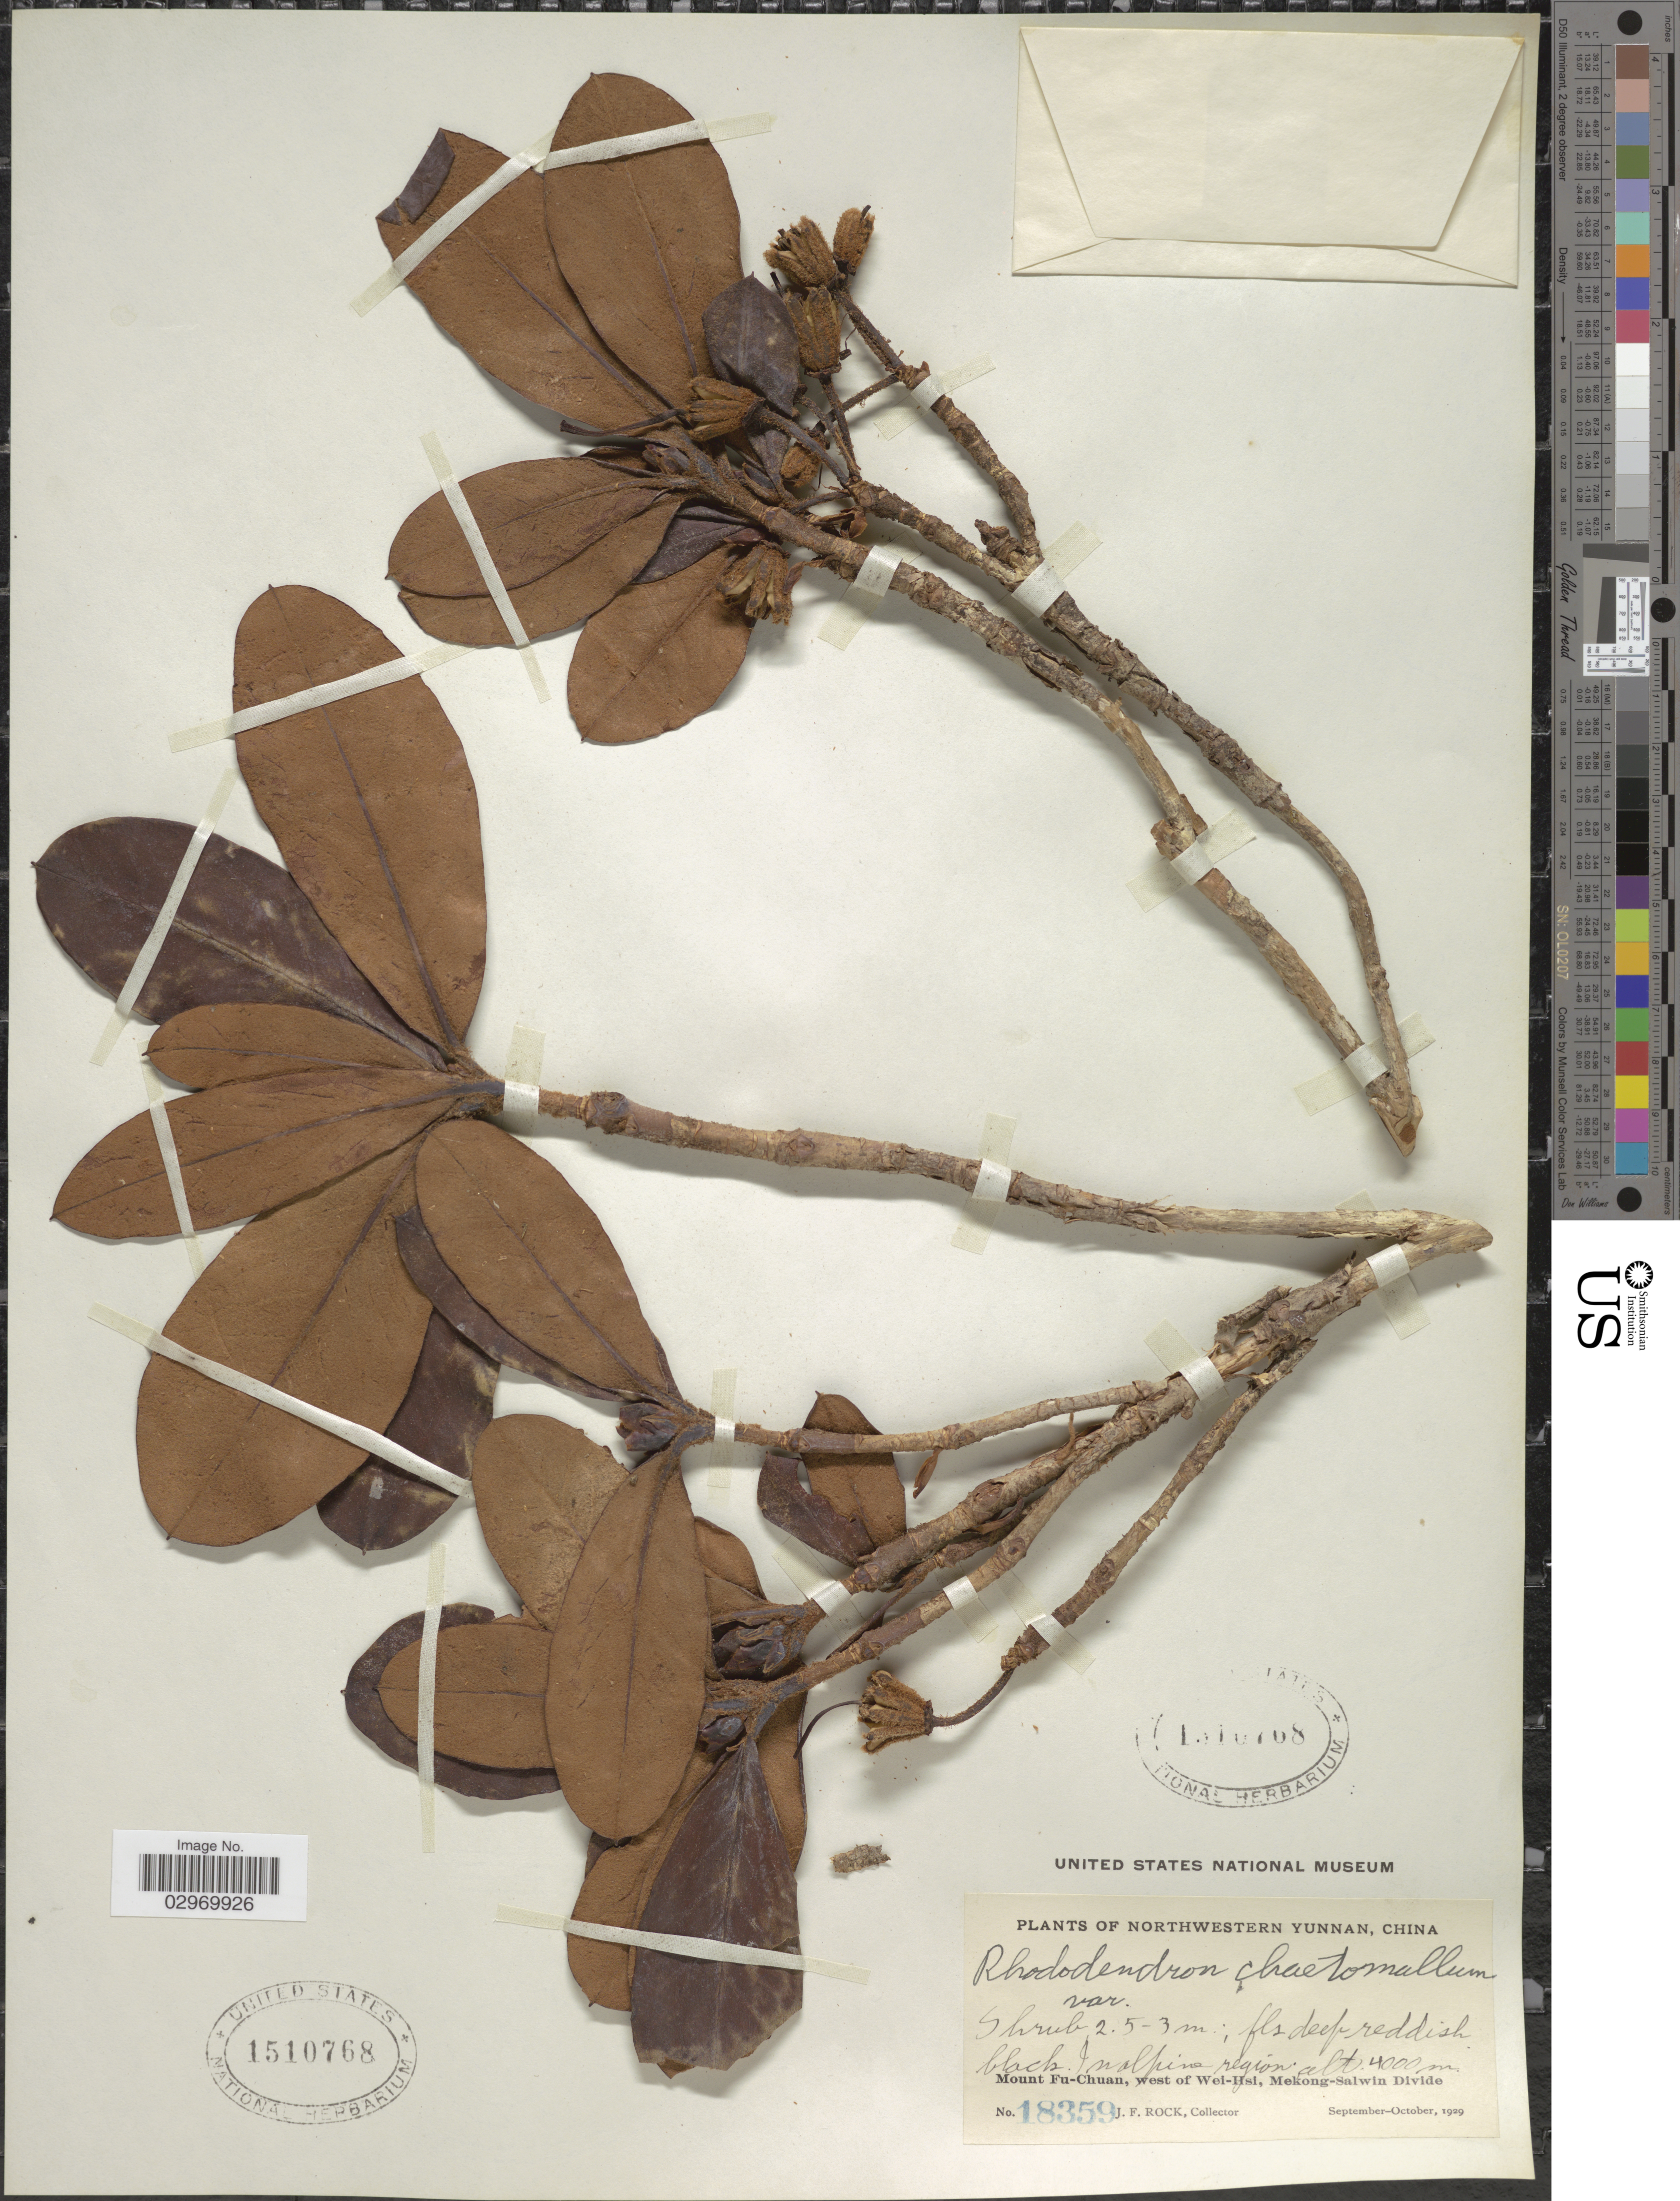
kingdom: Plantae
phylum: Tracheophyta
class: Magnoliopsida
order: Ericales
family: Ericaceae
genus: Rhododendron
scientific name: Rhododendron chaetomallum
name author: Balf. f. & Forrest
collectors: J. Rock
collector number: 18359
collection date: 1929-09/1929-10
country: China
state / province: Yunnan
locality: Northwestern Yunnan, Mount Fu-Chuan, west of Wei-Hsi, Mekong-Salwin Divide.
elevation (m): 4000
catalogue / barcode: US 1510768